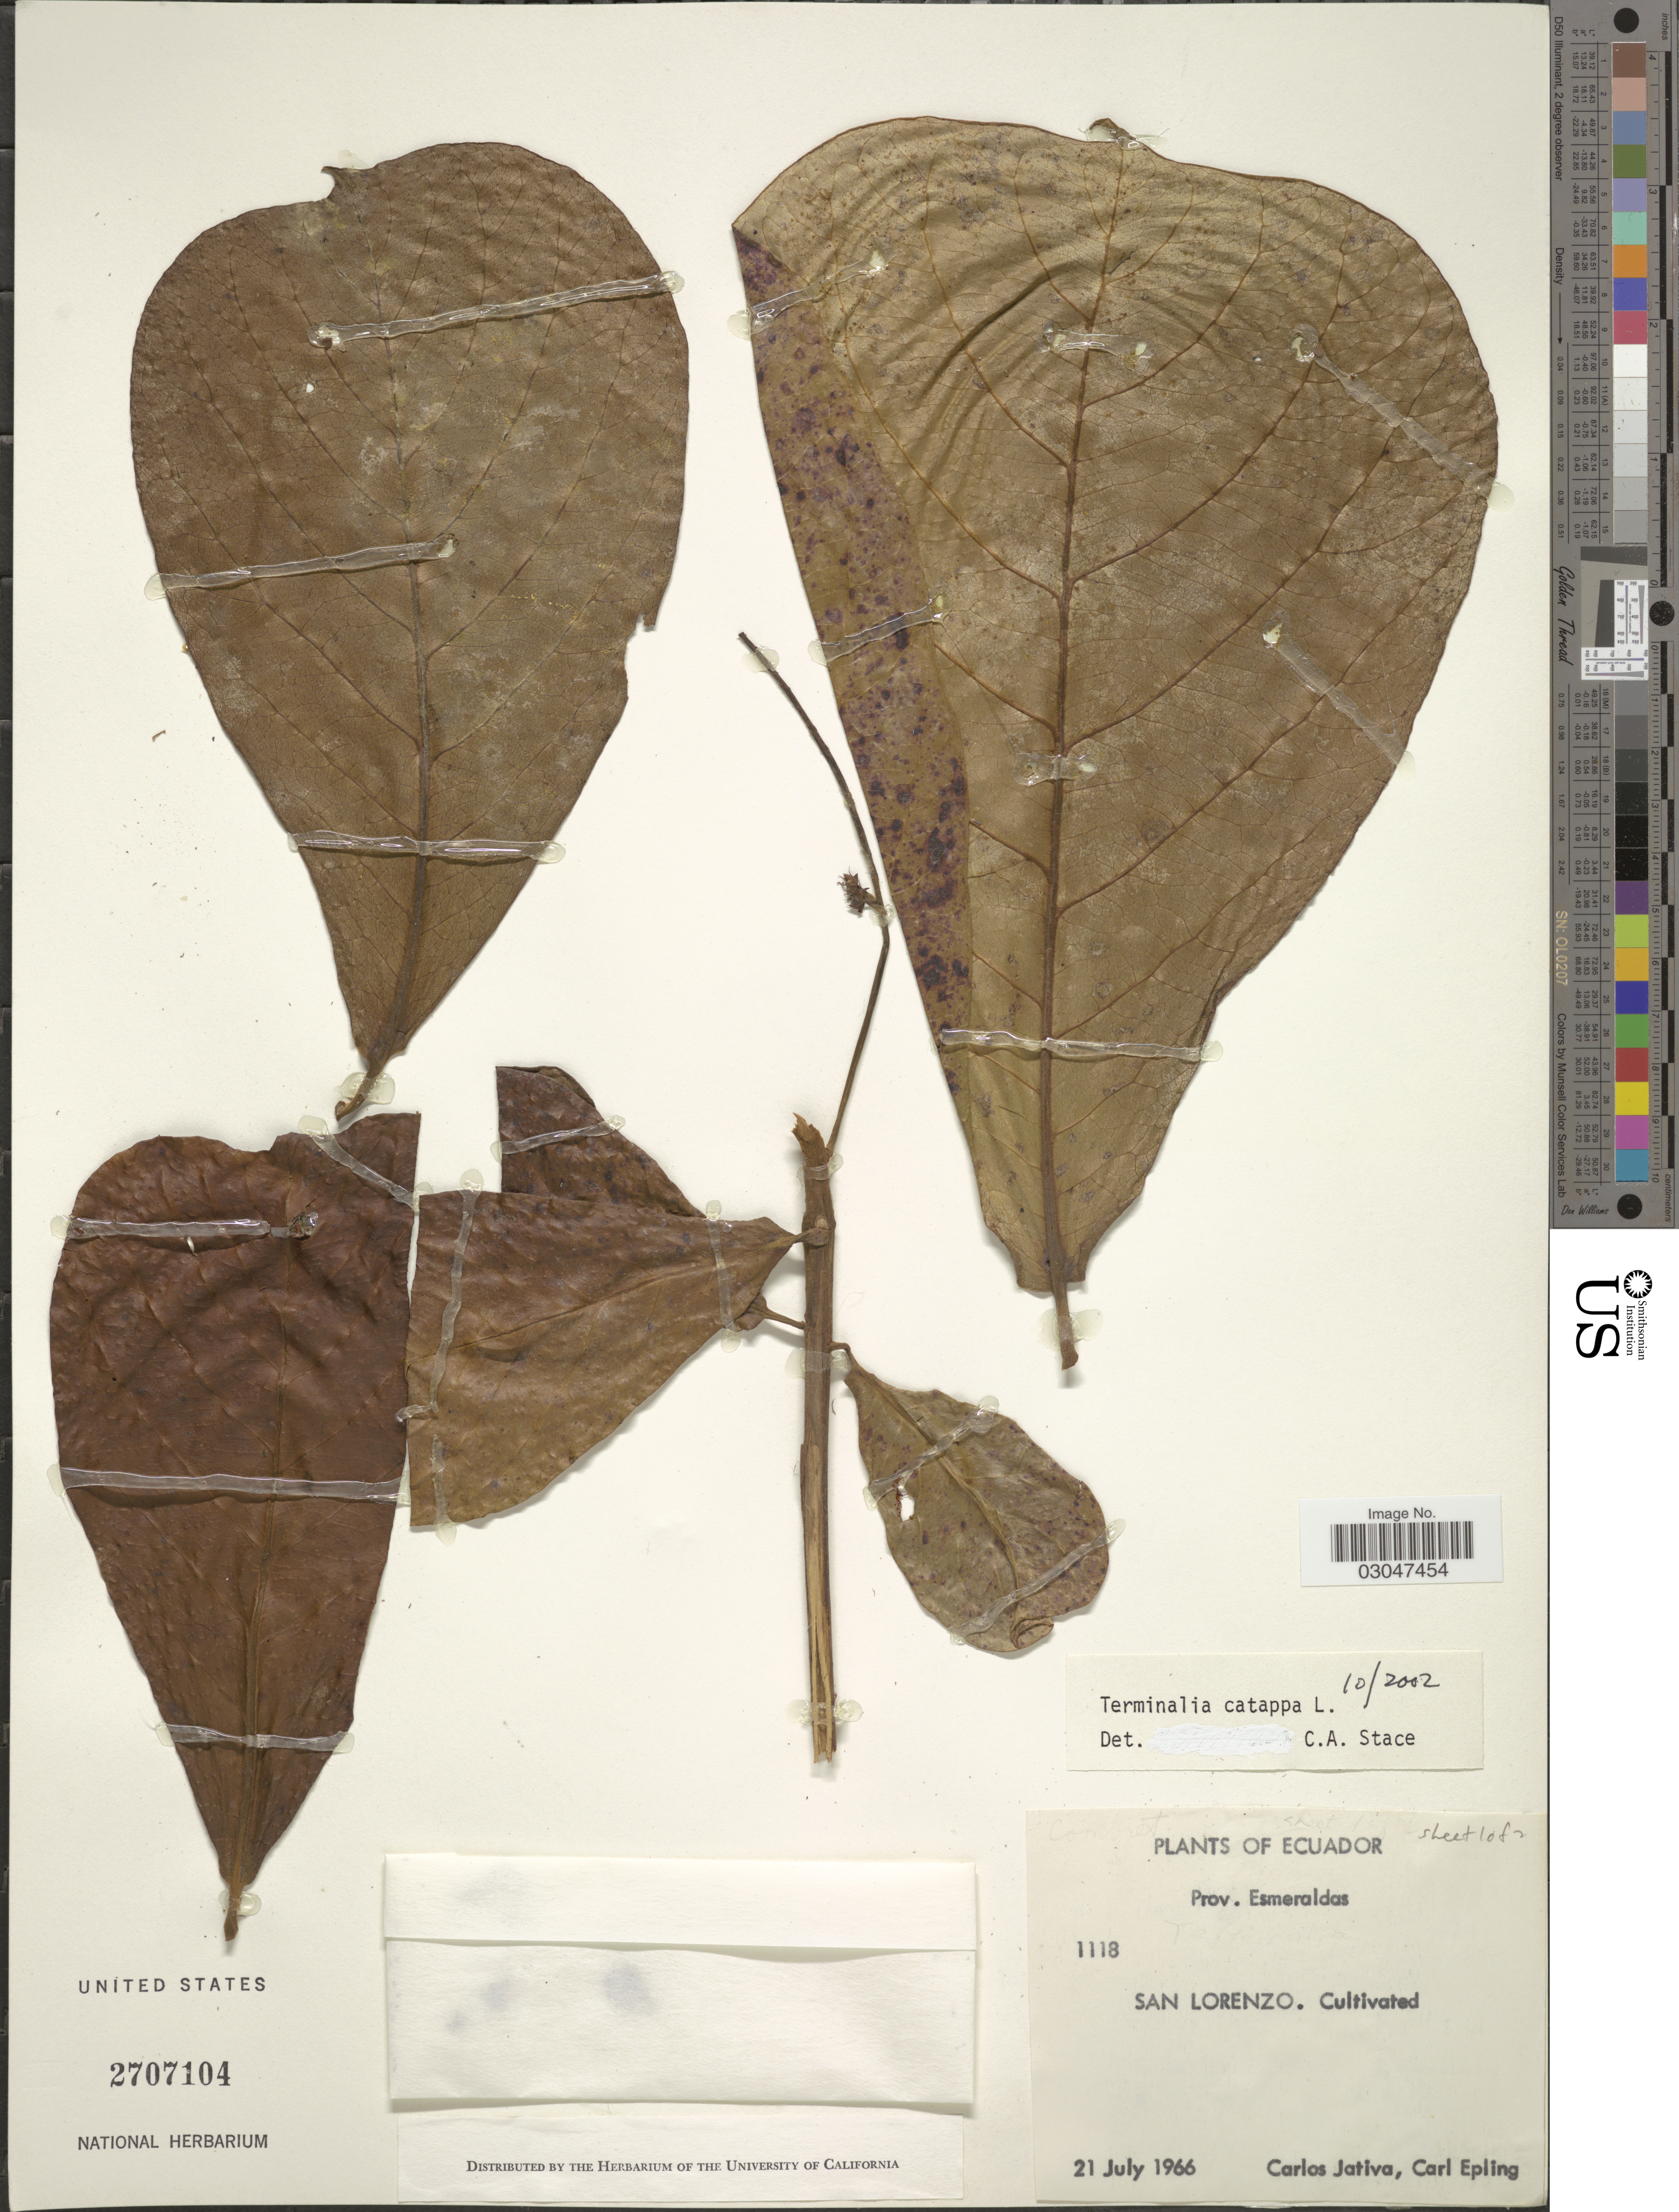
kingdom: Plantae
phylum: Tracheophyta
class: Magnoliopsida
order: Myrtales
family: Combretaceae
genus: Terminalia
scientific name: Terminalia catappa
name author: L.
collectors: C. D. Játiva & C. C. Epling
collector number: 1118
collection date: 1966-07-21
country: Ecuador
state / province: Esmeraldas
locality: San Lorenzo.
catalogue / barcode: US 2707104